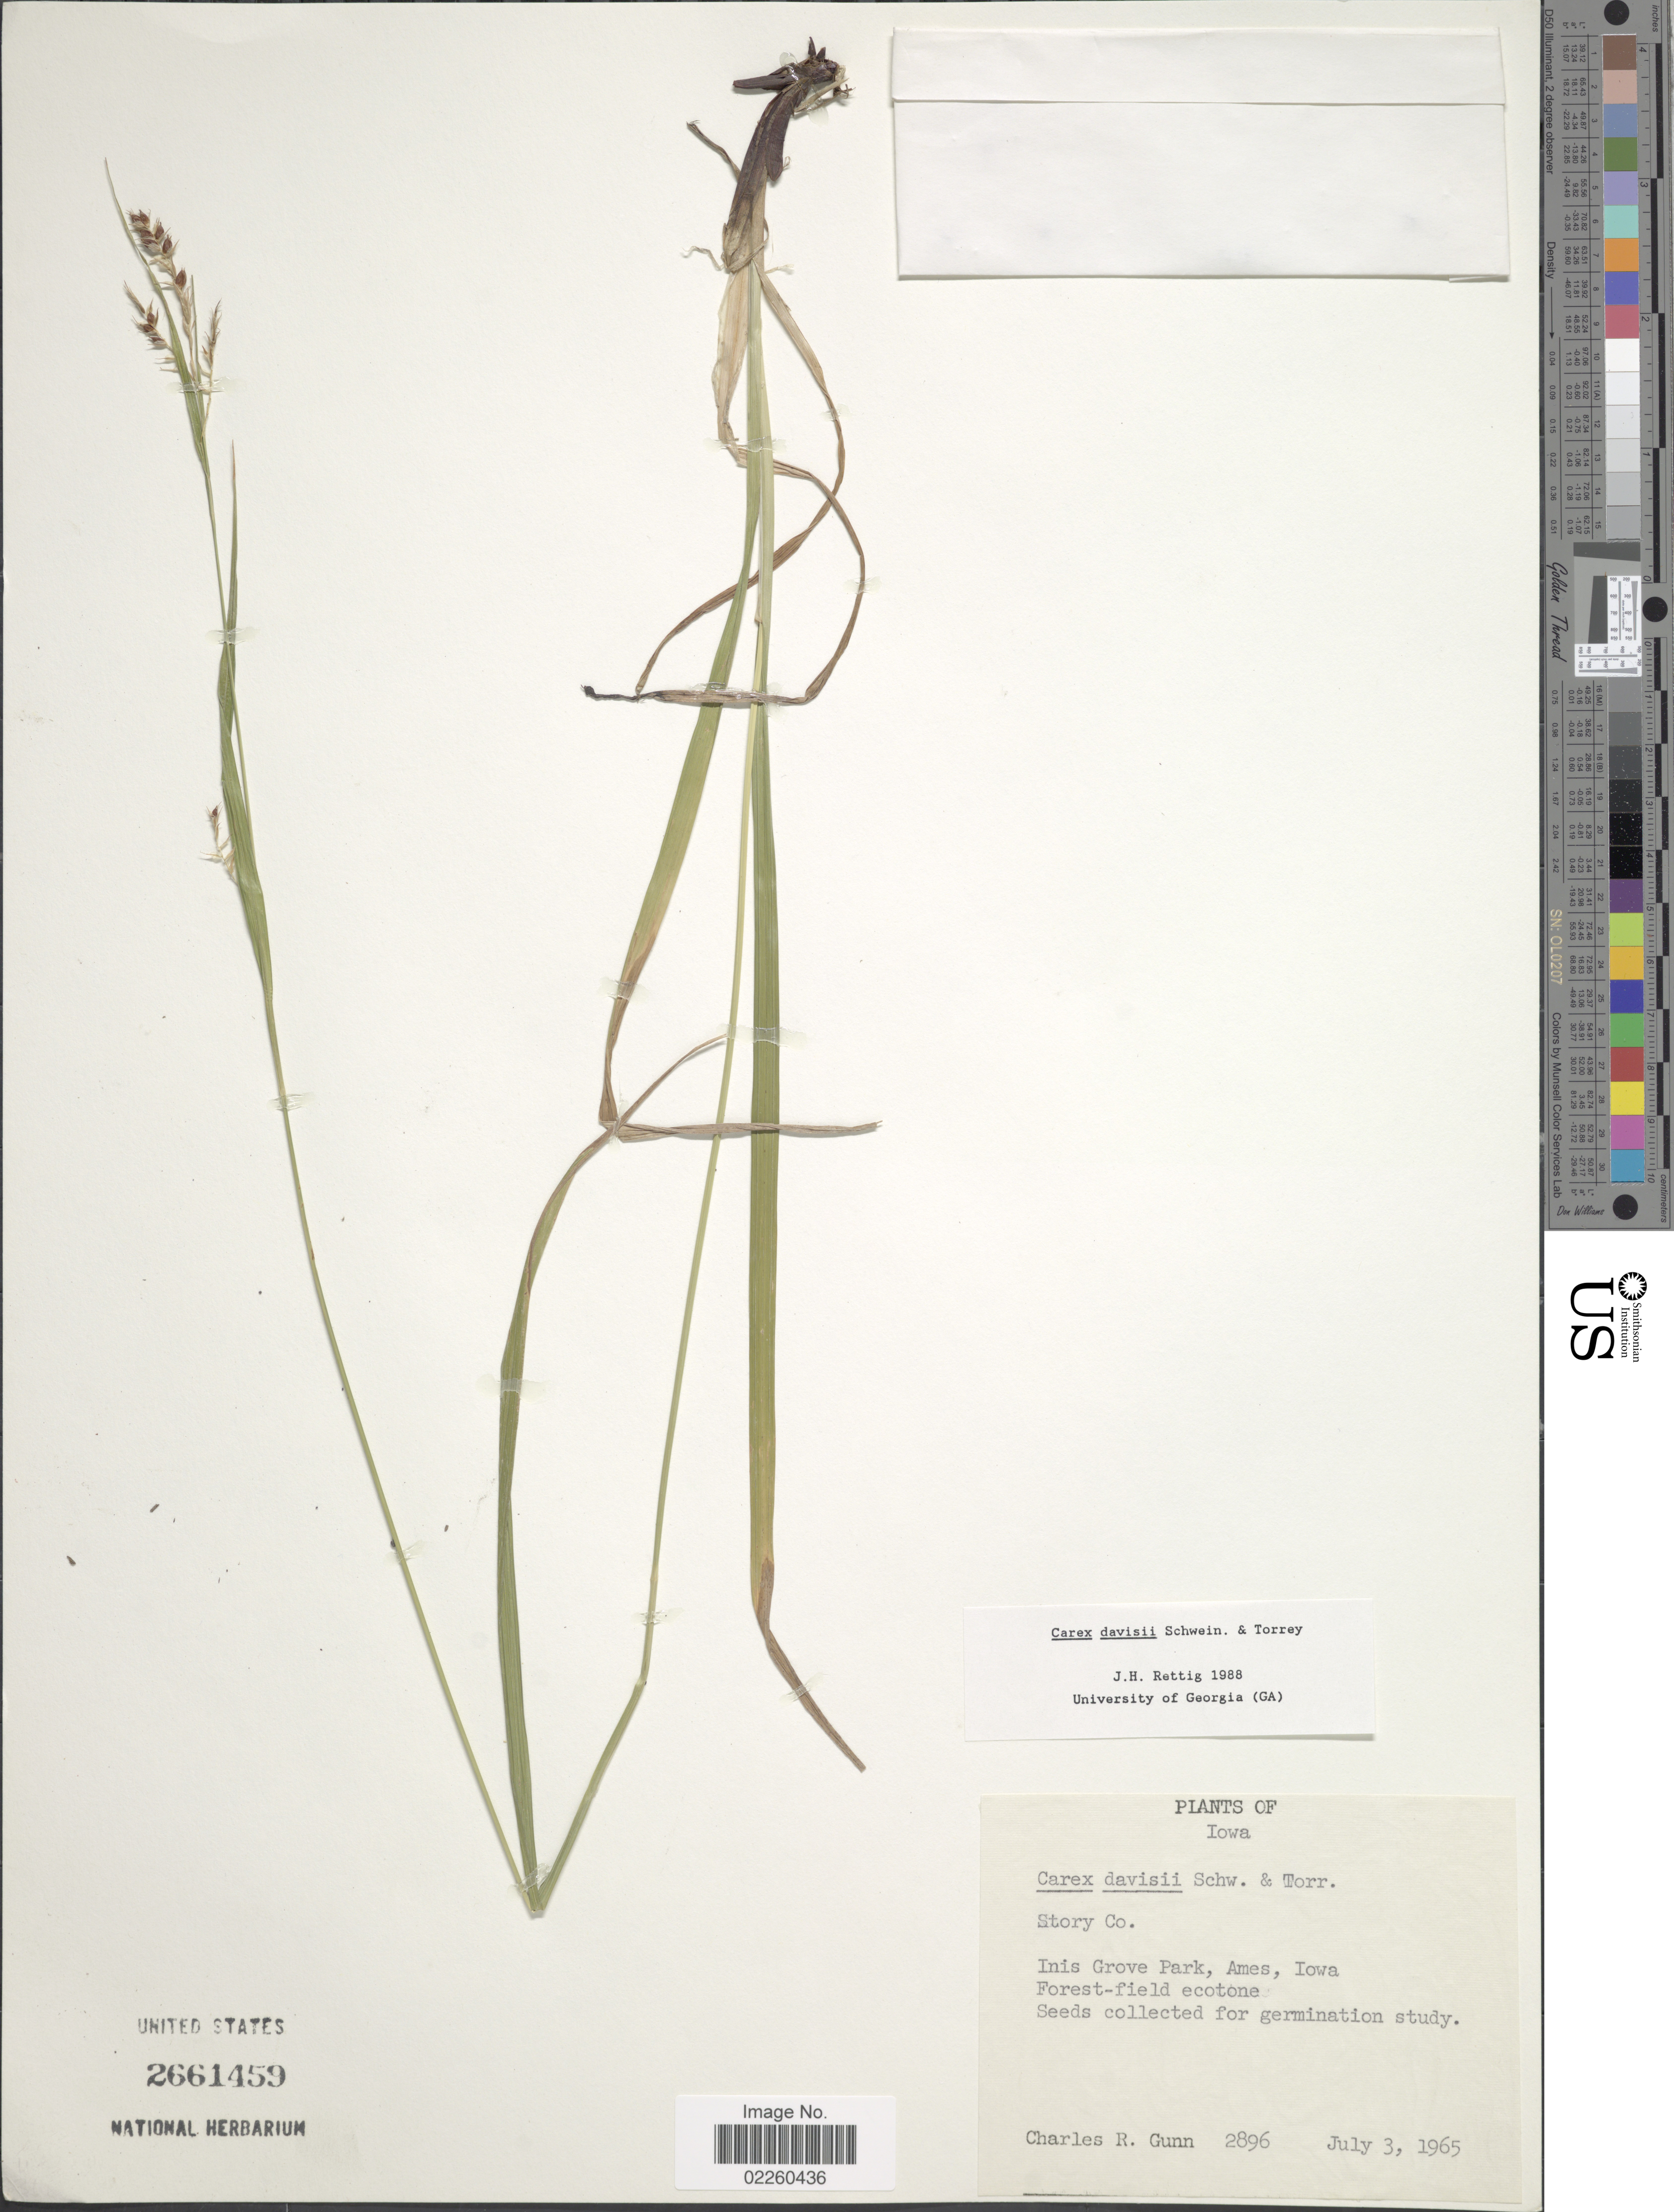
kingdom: Plantae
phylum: Tracheophyta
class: Liliopsida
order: Poales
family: Cyperaceae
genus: Carex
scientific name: Carex davisii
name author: Schwein. & Torr.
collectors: C. R. Gunn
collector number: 2896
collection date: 1965-07-03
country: United States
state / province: Iowa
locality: Story Co. Inis Grove Park, Ames.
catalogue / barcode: US 2661459